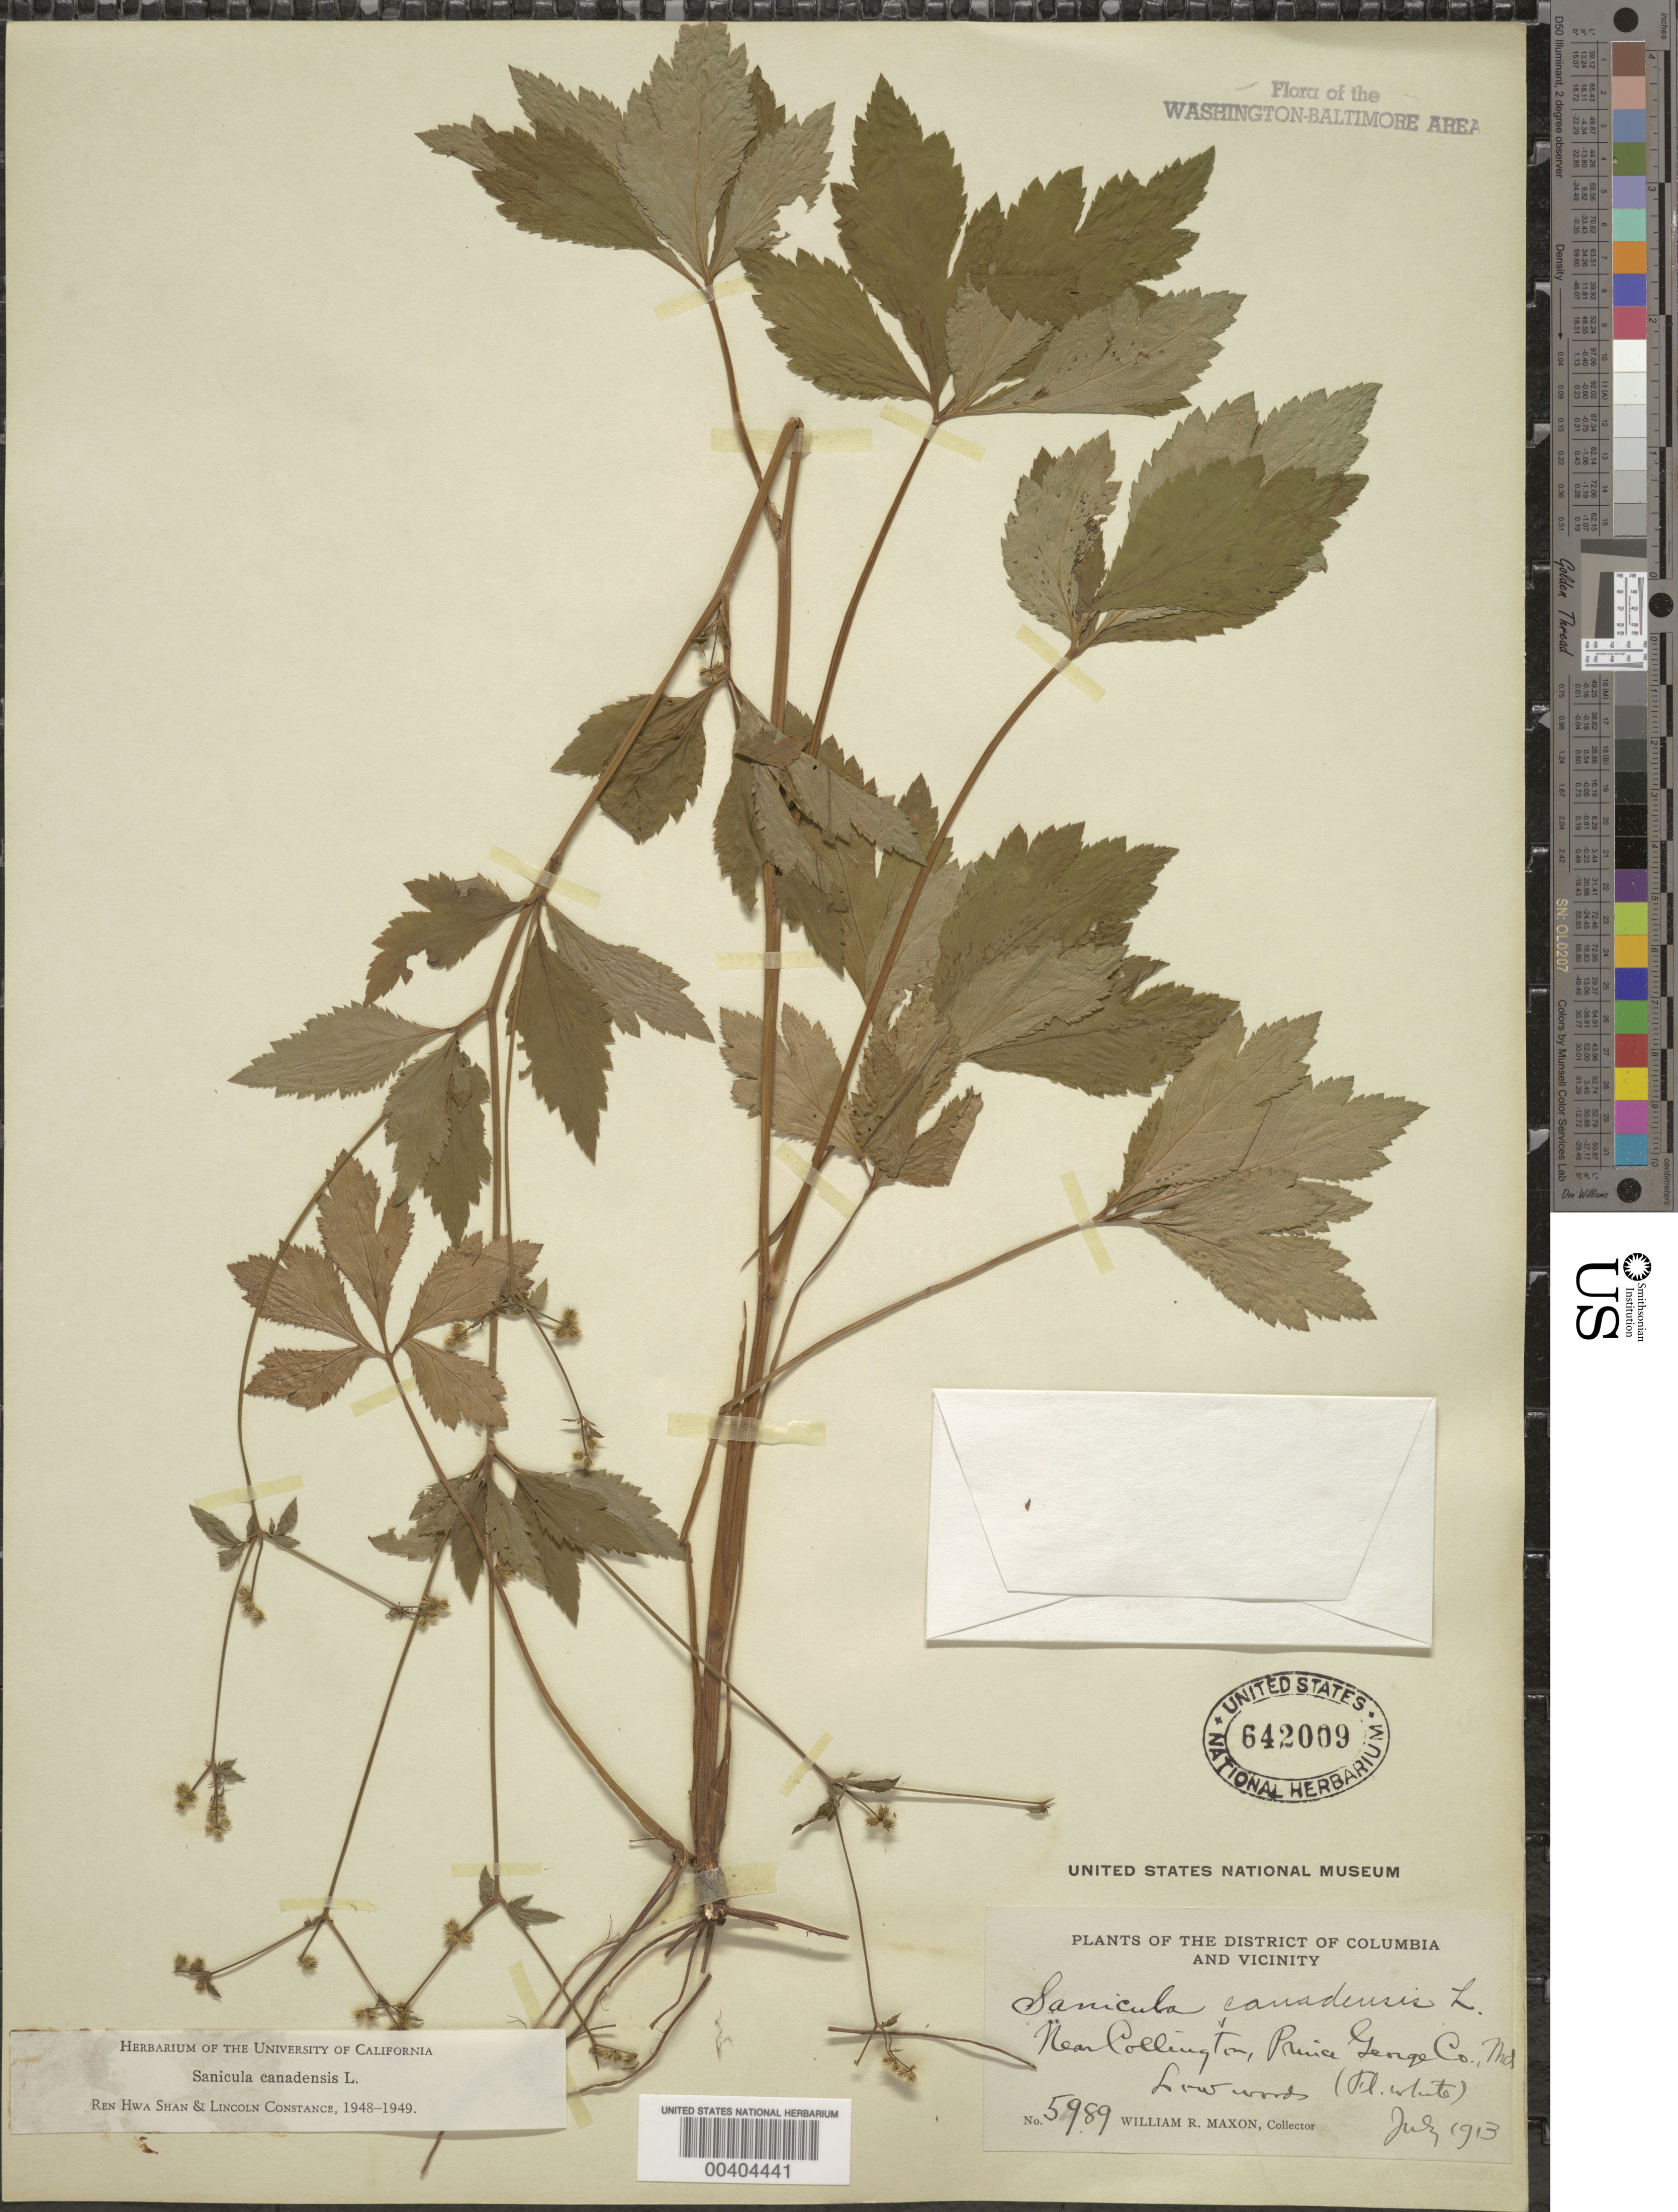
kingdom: Plantae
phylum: Tracheophyta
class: Magnoliopsida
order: Apiales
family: Apiaceae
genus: Sanicula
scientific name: Sanicula canadensis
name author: L.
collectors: W. R. Maxon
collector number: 5989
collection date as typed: Jul 1913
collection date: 1913-07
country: United States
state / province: Maryland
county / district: Prince George's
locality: Near Collington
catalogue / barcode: US 642009